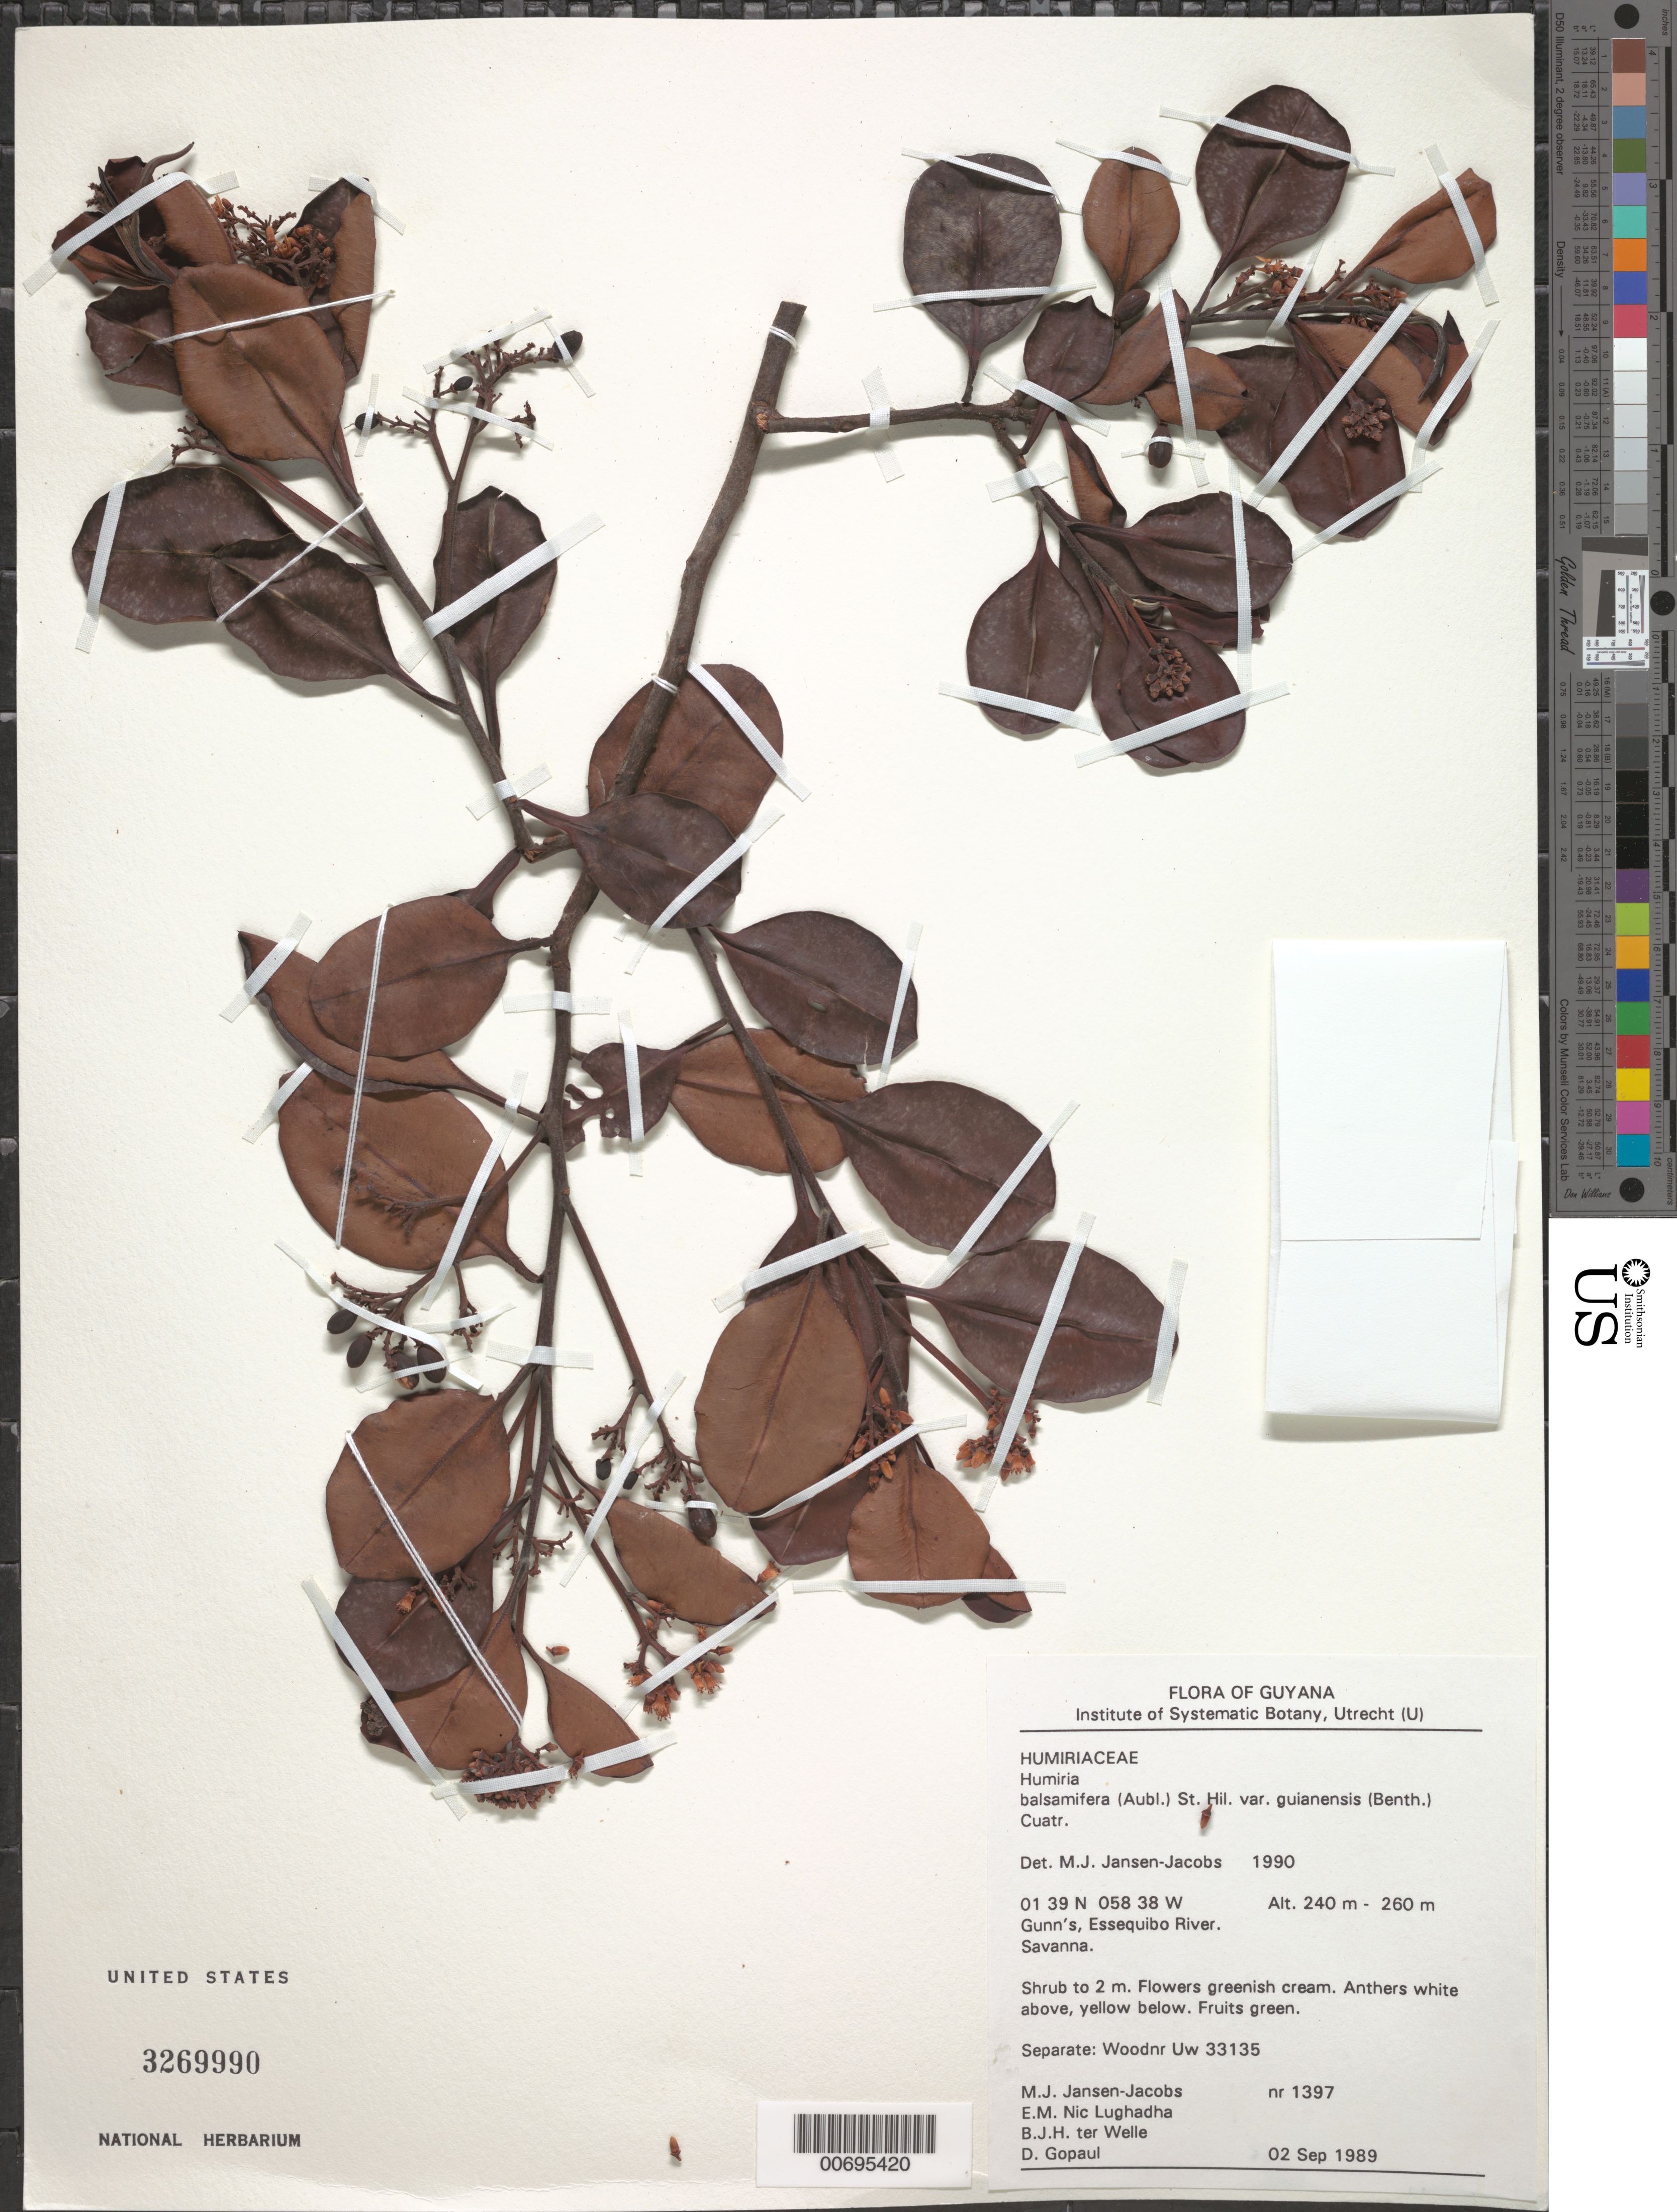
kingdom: Plantae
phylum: Tracheophyta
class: Magnoliopsida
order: Malpighiales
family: Humiriaceae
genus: Humiria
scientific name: Humiria balsamifera var. guianensis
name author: (Benth.) Cuatrec.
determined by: Jansen-Jacobs, M. J., (U), Nationaal Herbarium Nederland, Utrecht University branch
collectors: M. J. Jansen-Jacobs, E. Nic Lughadha, B. Welle & D. Gopaul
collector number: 1397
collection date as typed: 2-Sep-89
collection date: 1989-09-02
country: Guyana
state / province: U. Takutu-U. Essequibo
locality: Gunn's, Essequibo River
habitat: Savanna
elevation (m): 240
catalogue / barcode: US 3269990